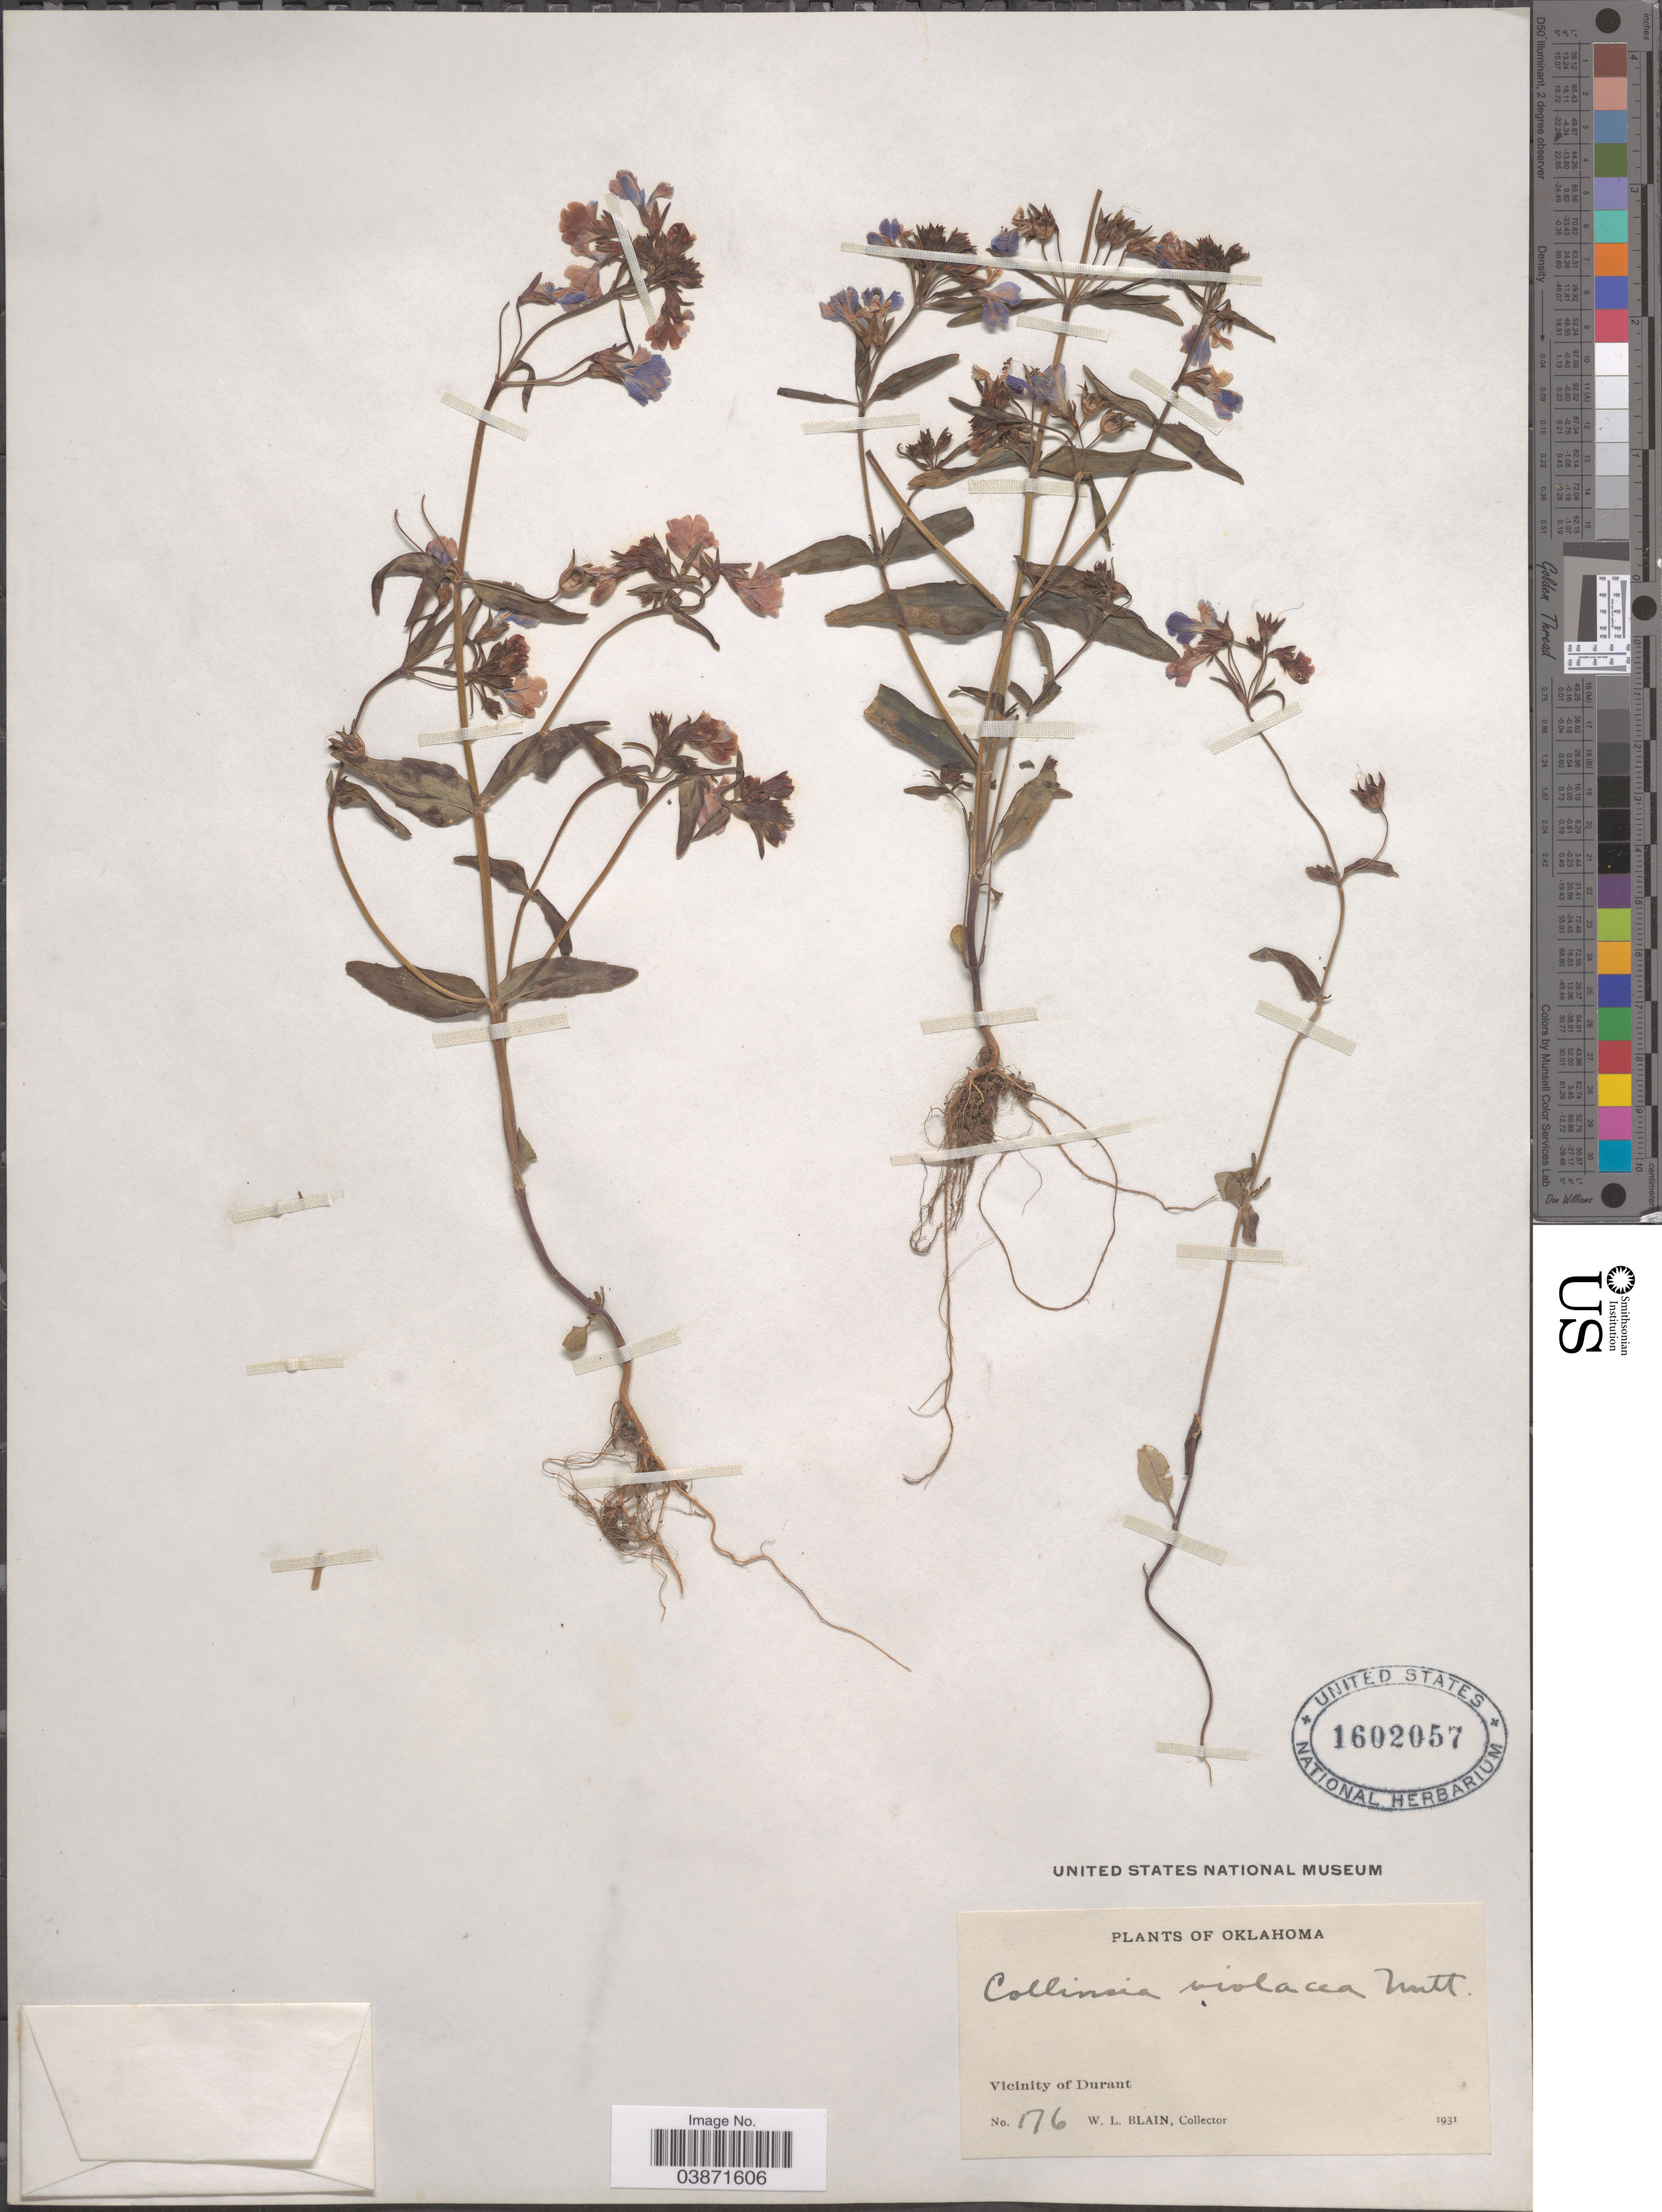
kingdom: Plantae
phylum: Tracheophyta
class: Magnoliopsida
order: Lamiales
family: Plantaginaceae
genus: Collinsia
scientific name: Collinsia violacea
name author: Nutt.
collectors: W. Blain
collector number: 176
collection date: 1931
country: United States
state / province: Oklahoma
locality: Vicinity of Durant.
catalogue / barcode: US 1602057